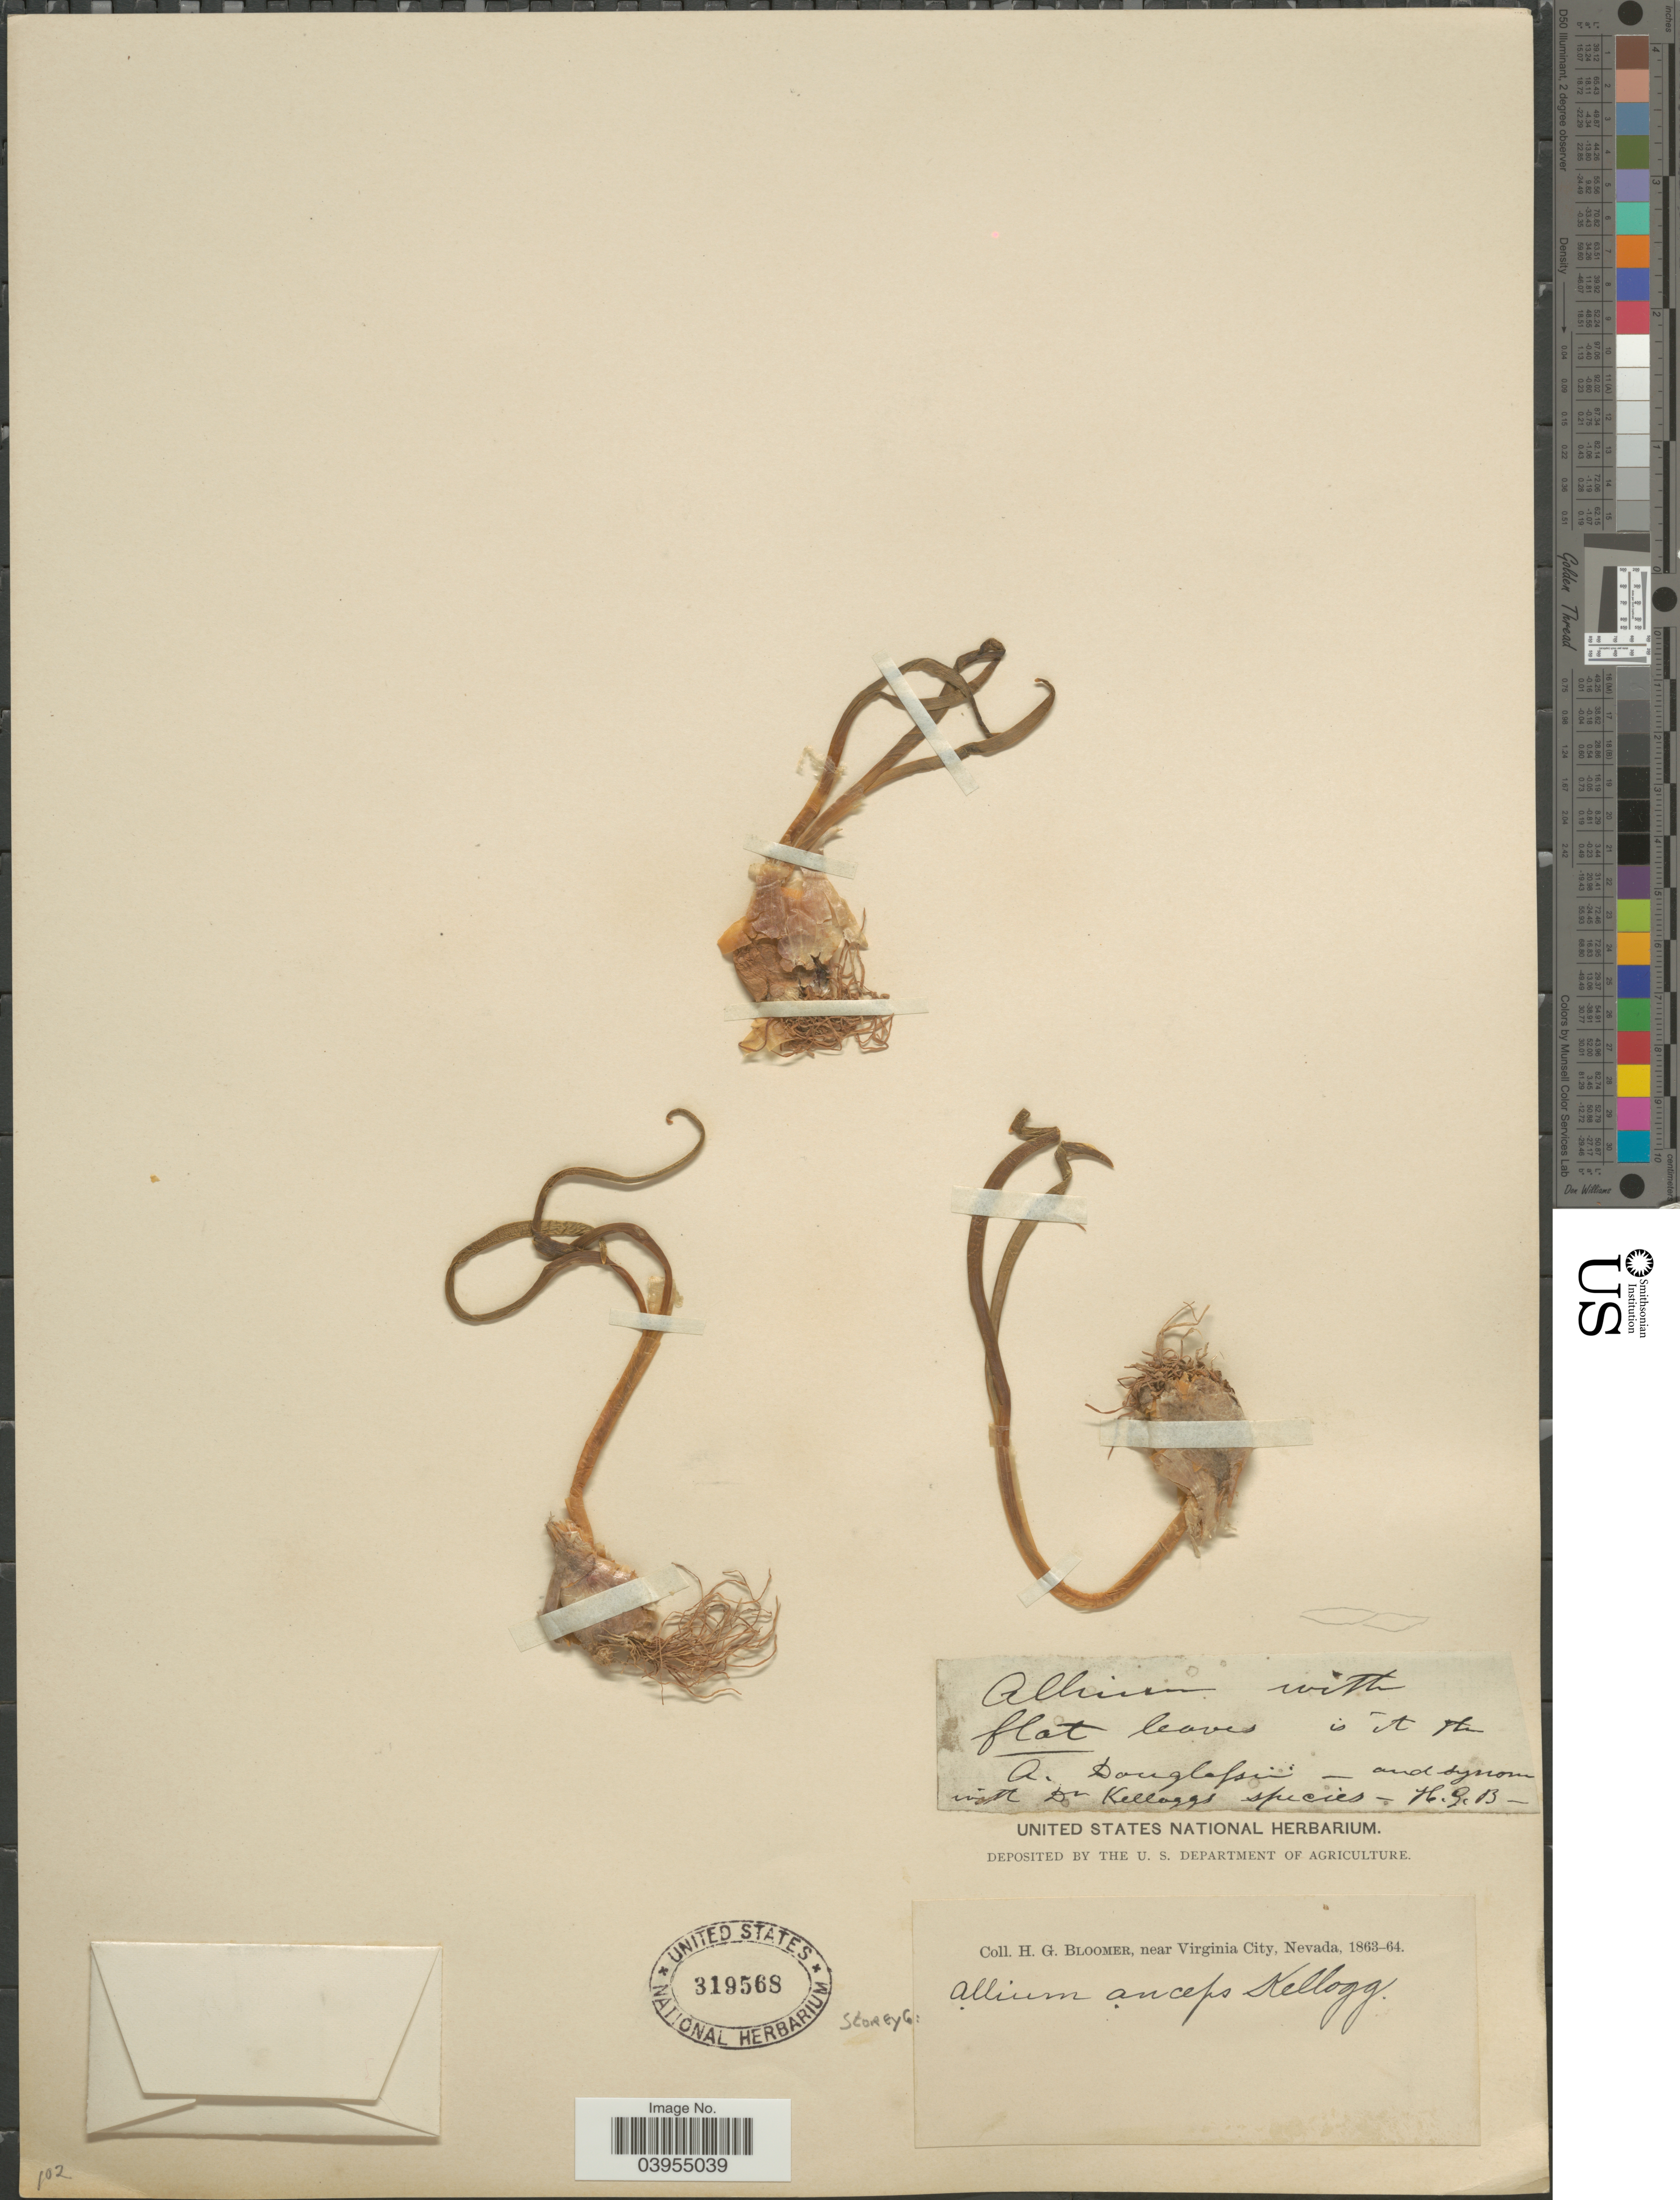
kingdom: Plantae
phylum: Tracheophyta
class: Liliopsida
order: Asparagales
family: Amaryllidaceae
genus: Allium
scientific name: Allium anceps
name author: Kellogg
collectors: H. Bloomer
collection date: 1863/1864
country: United States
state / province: Nevada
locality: Near Virginia City. Storey Co.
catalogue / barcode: US 319568